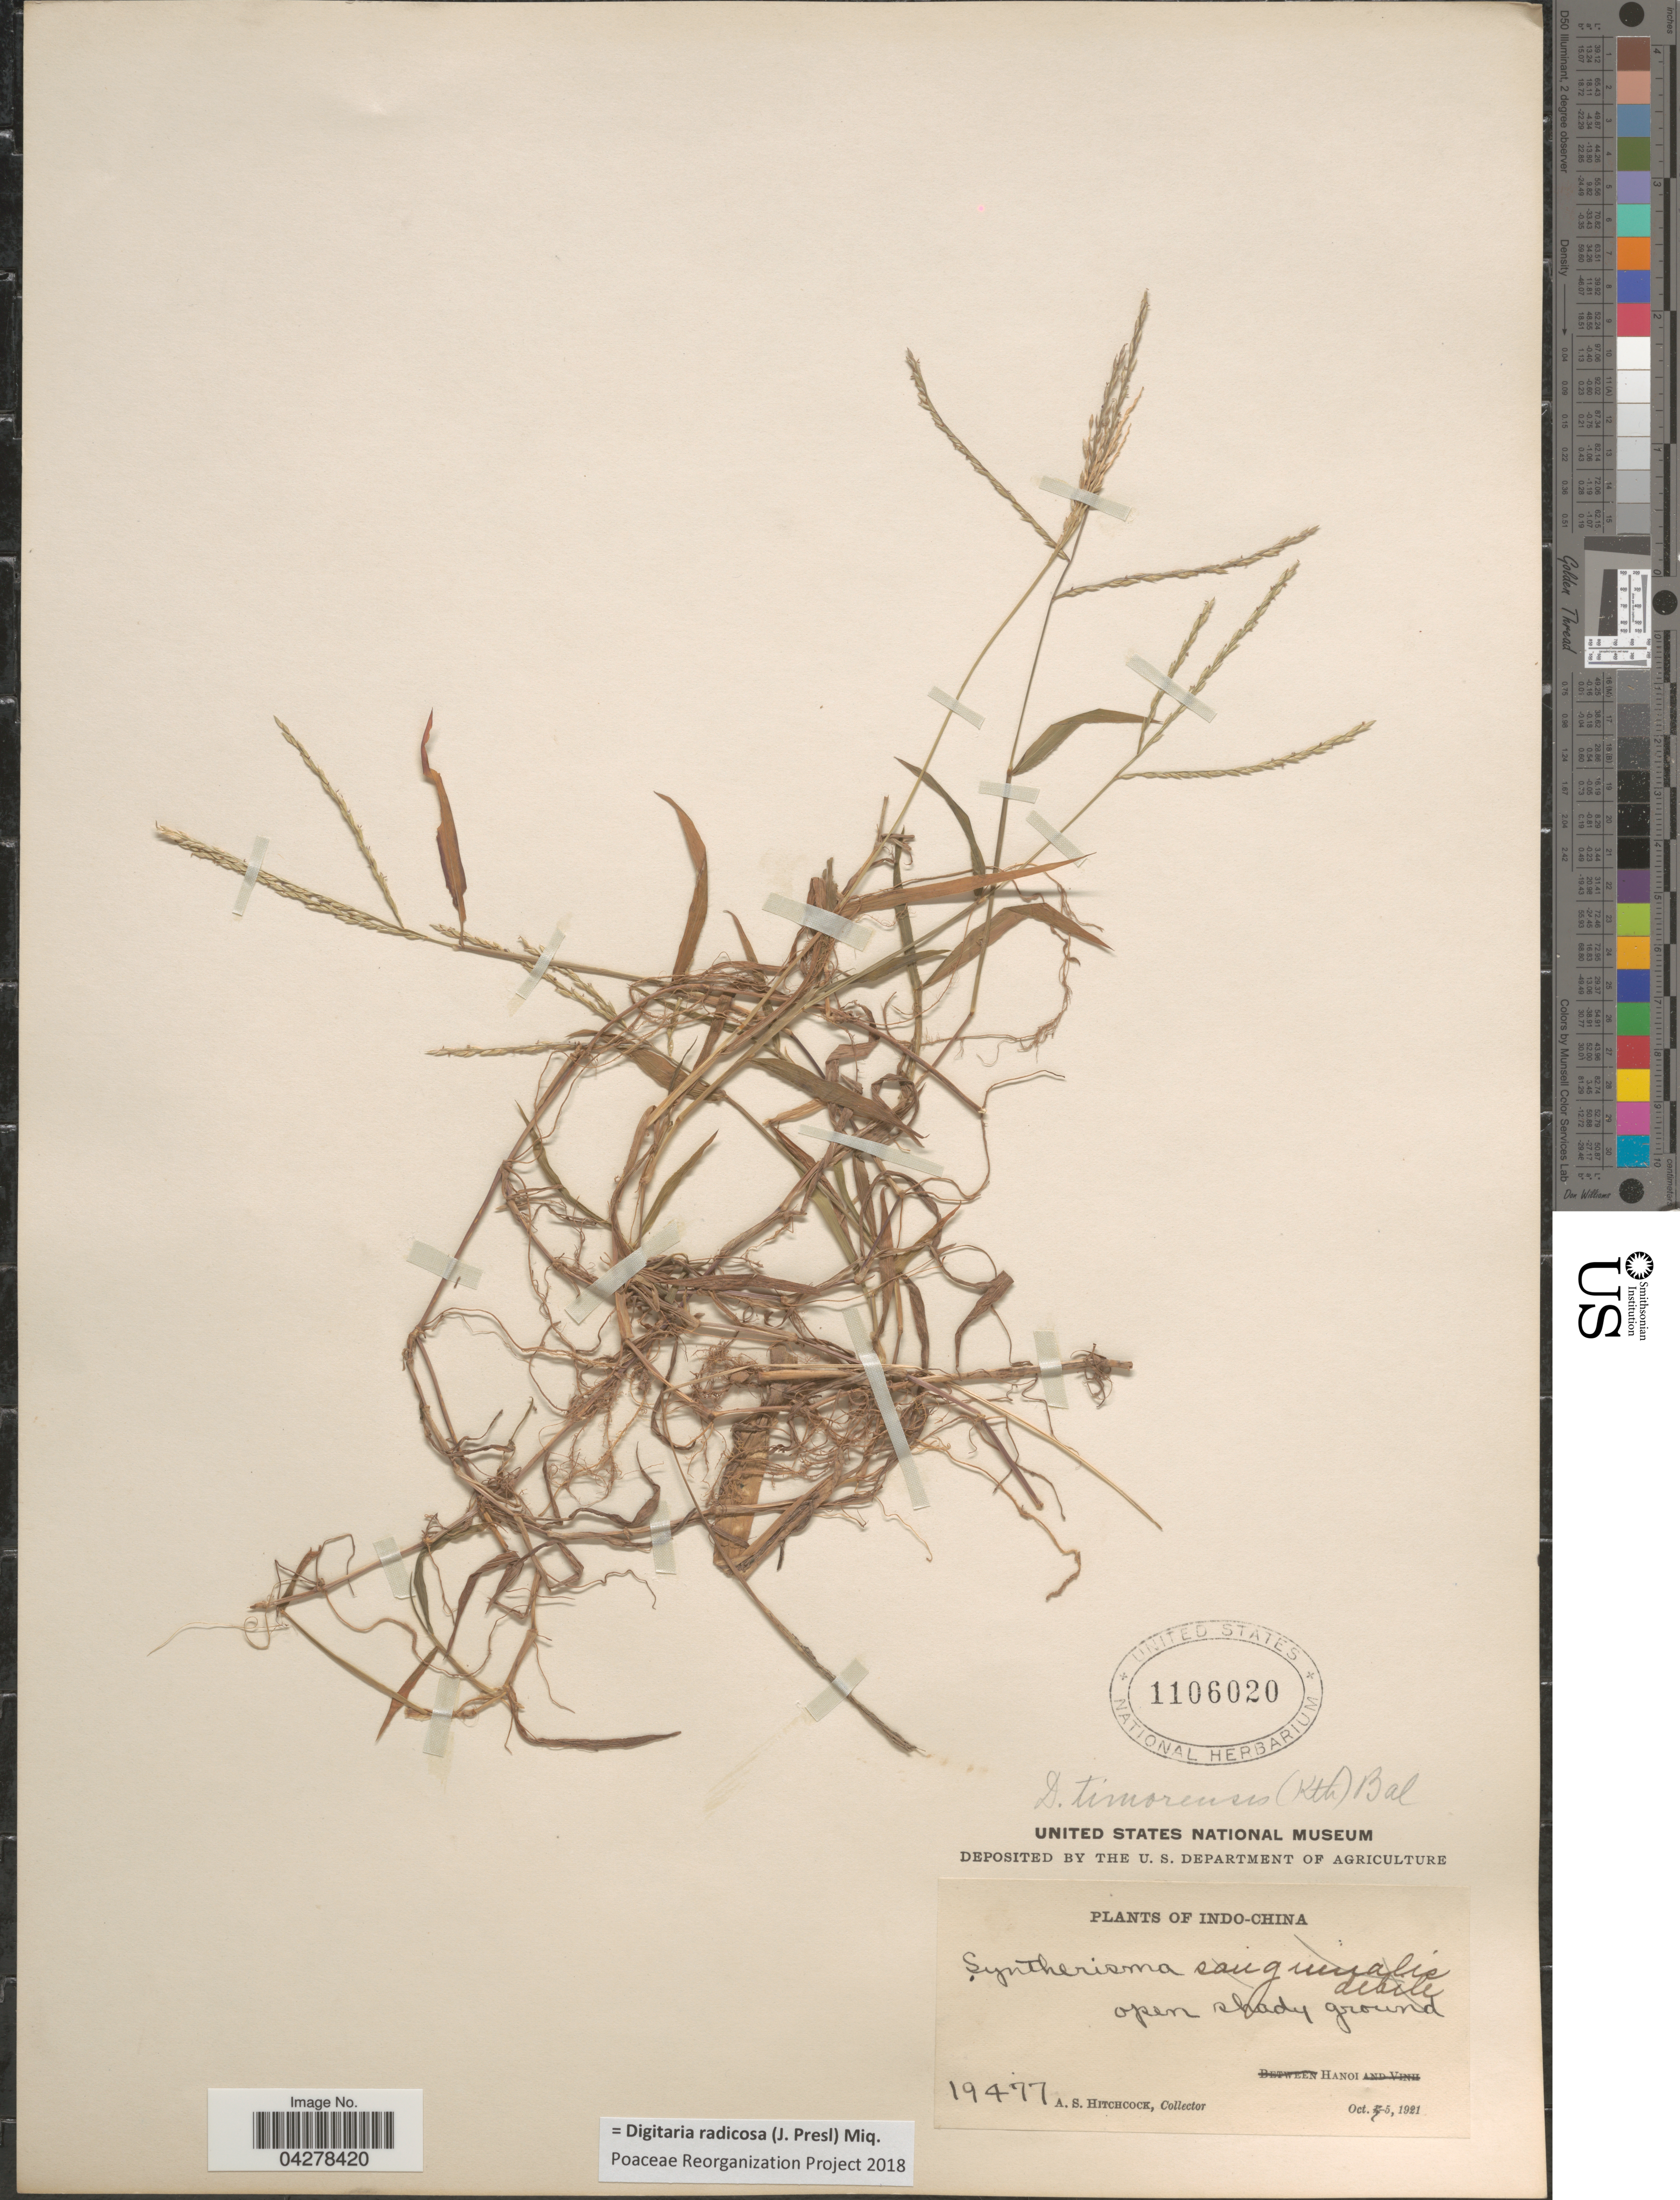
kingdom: Plantae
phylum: Tracheophyta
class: Liliopsida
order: Poales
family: Poaceae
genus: Digitaria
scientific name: Digitaria radicosa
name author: (J. Presl) Miq.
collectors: A. S. Hitchcock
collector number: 19477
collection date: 1921-10-05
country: Vietnam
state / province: Ha Noi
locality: Indo-China. Open shady ground. Hanoi.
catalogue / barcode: US 1106020